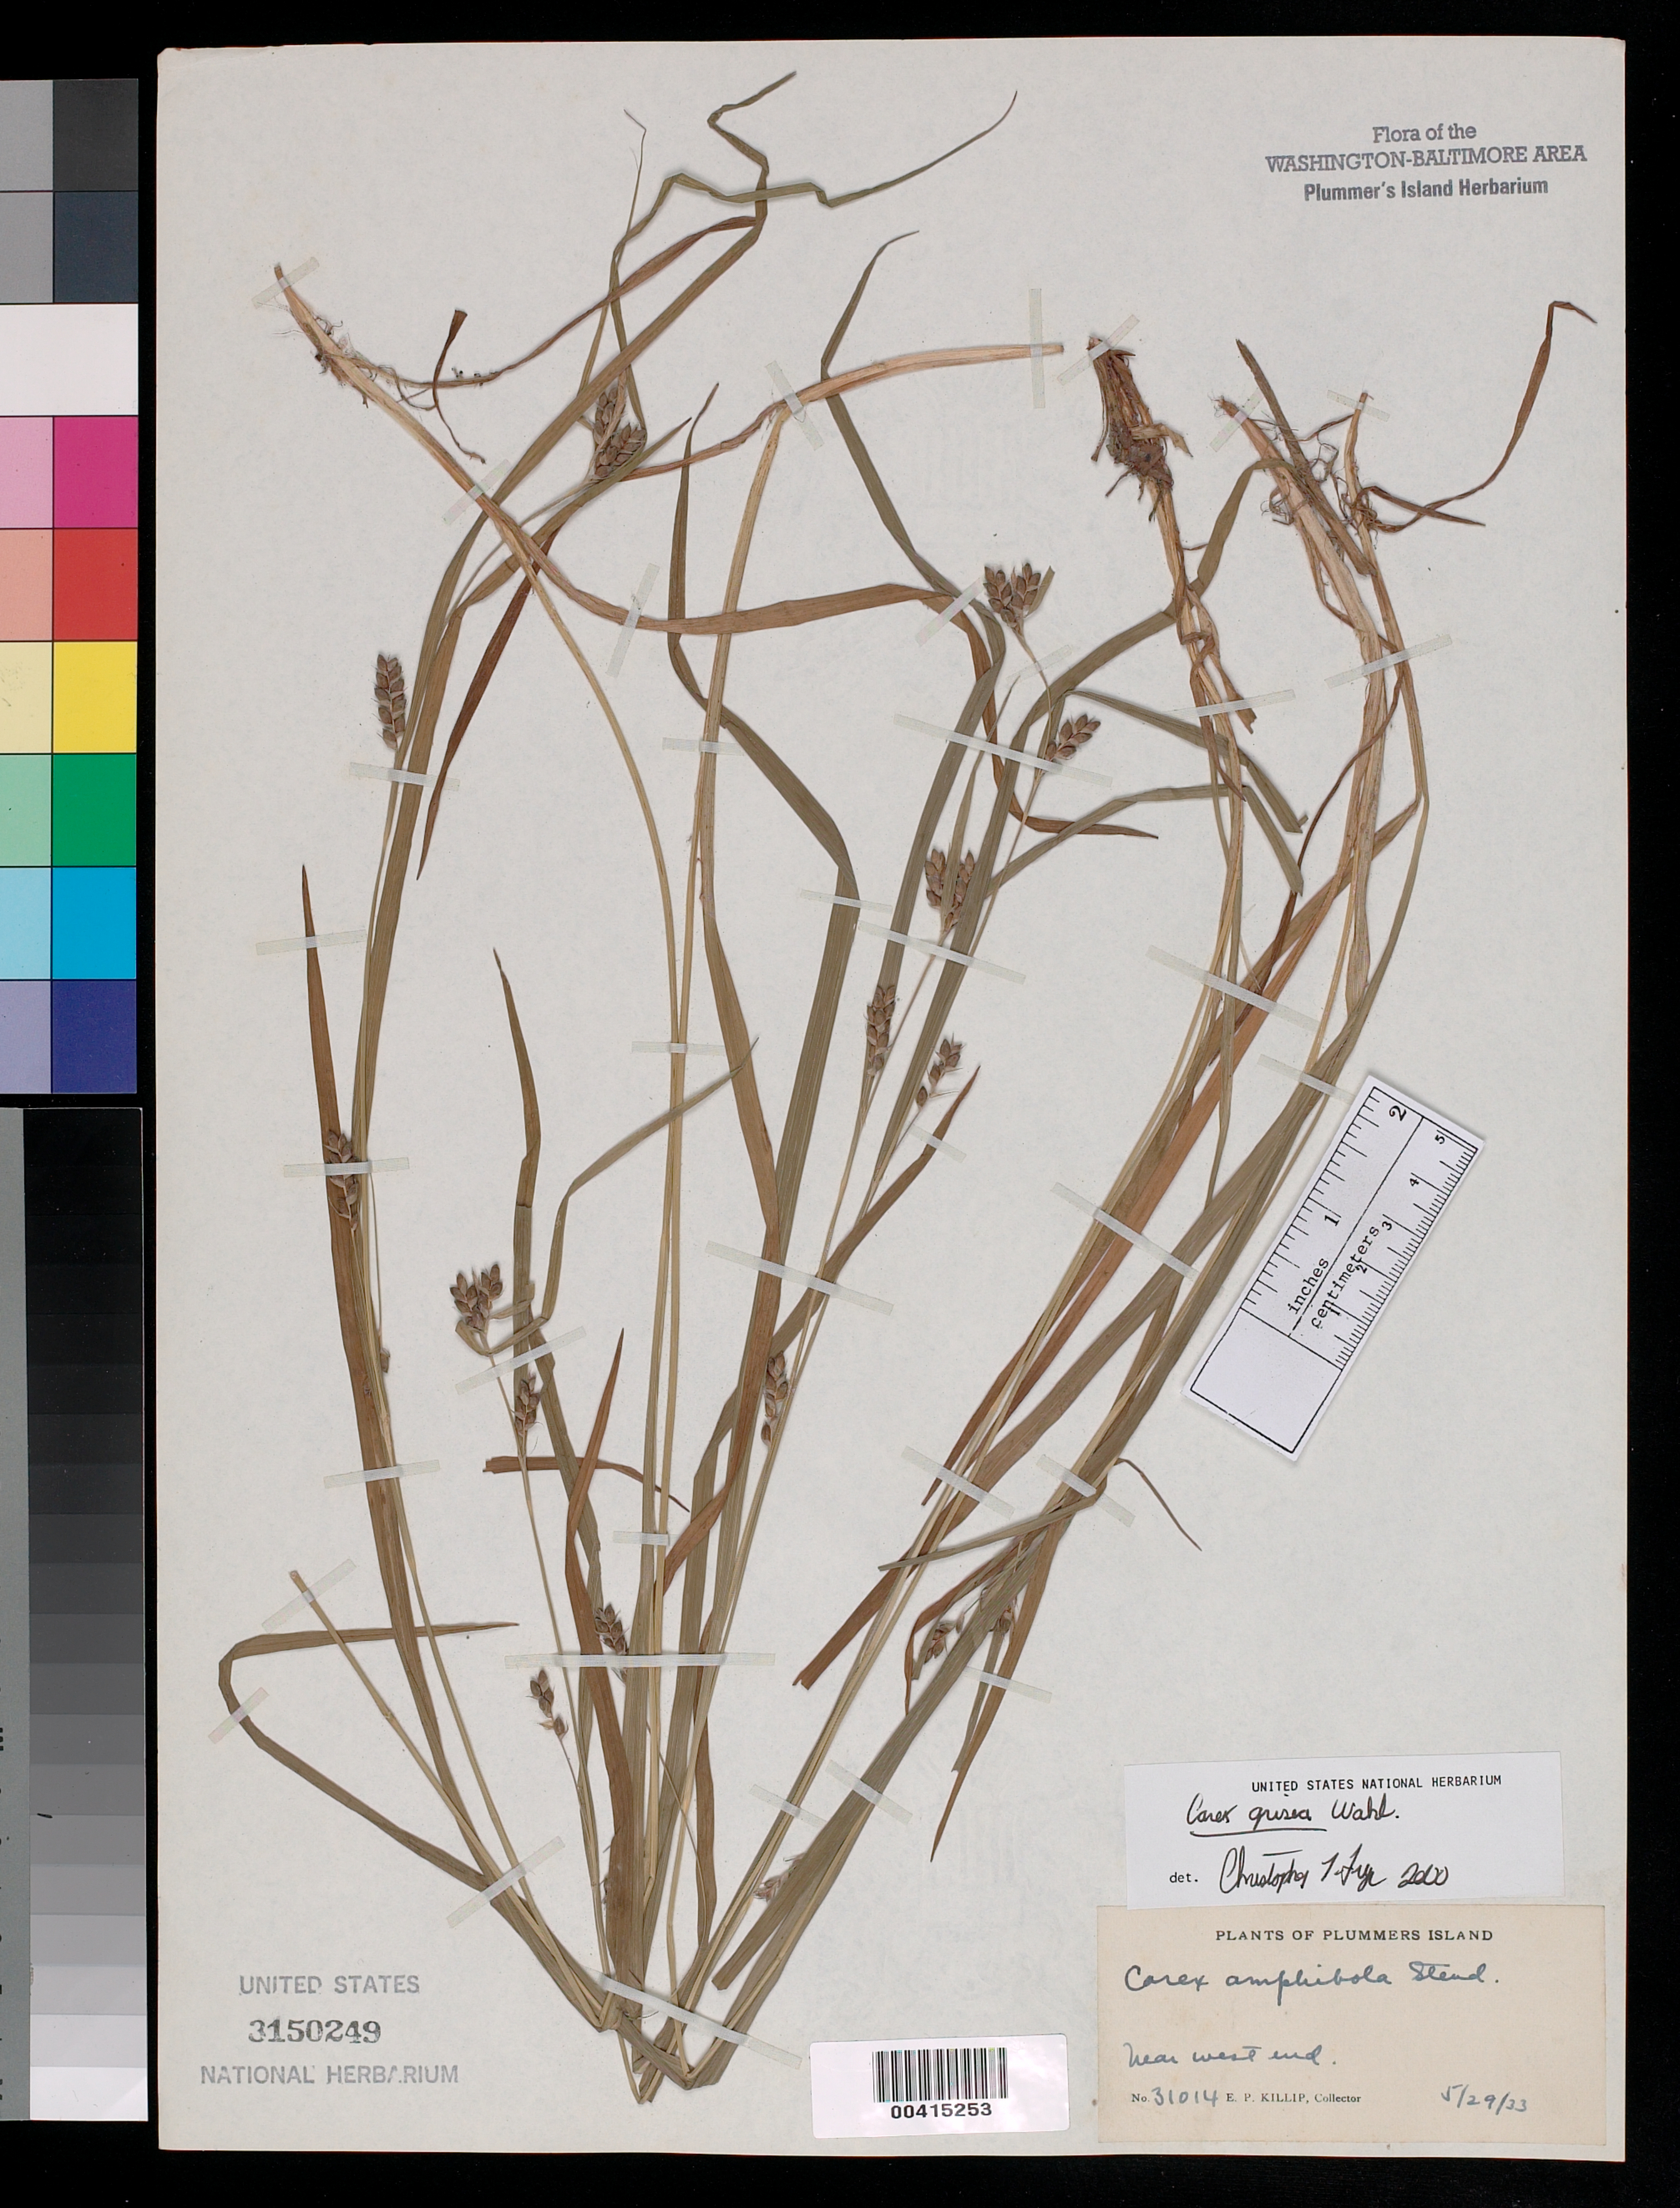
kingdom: Plantae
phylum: Tracheophyta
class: Liliopsida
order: Poales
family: Cyperaceae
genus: Carex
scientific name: Carex grisea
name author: Wahlenb.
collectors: E. P. Killip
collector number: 31014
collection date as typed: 29 May 1933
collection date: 1933-05-29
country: United States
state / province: Maryland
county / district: Montgomery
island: Plummers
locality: Plummer's Island; near west end Plummers Island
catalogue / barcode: US 3150249